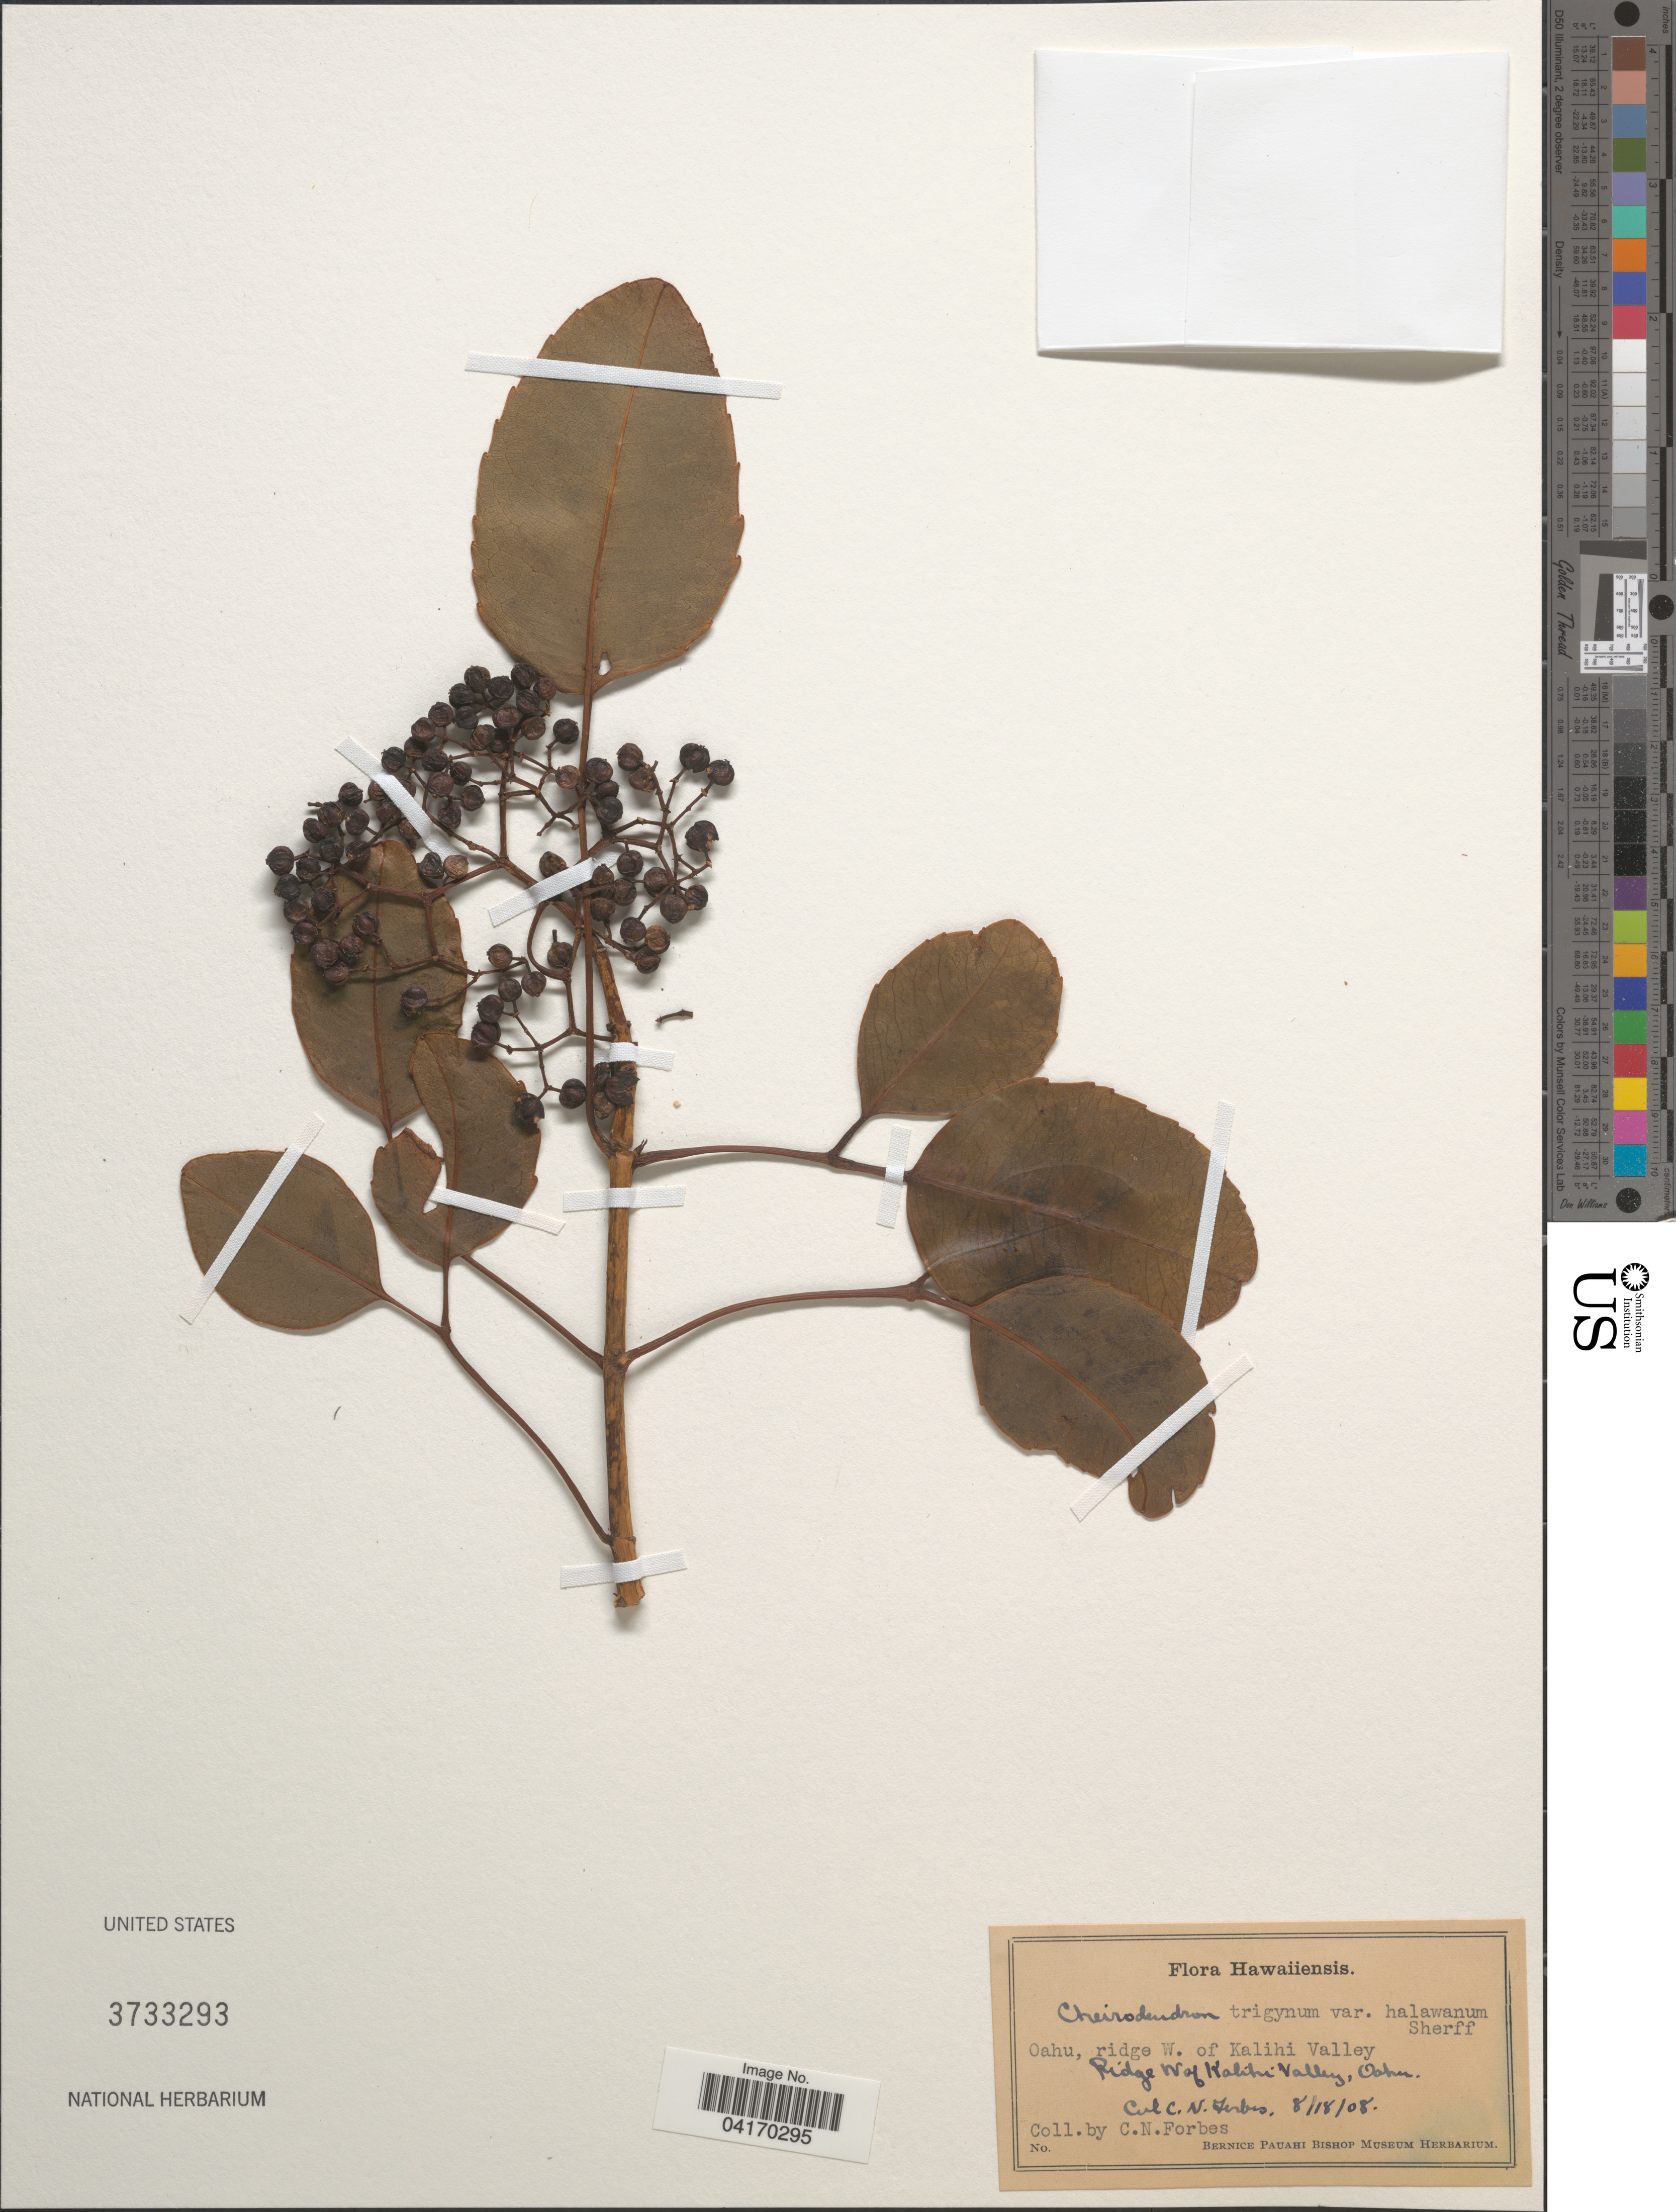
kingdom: Plantae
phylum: Tracheophyta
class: Magnoliopsida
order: Apiales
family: Araliaceae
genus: Cheirodendron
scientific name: Cheirodendron trigynum var. halawanum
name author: Sherff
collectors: C. N. Forbes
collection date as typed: Transcribed d/m/y: 18/8/8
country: United States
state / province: Hawaii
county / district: Honolulu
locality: Hawaiiensis. Oahu, ridge W. of Kalihi Valley.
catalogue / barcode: US 3733293